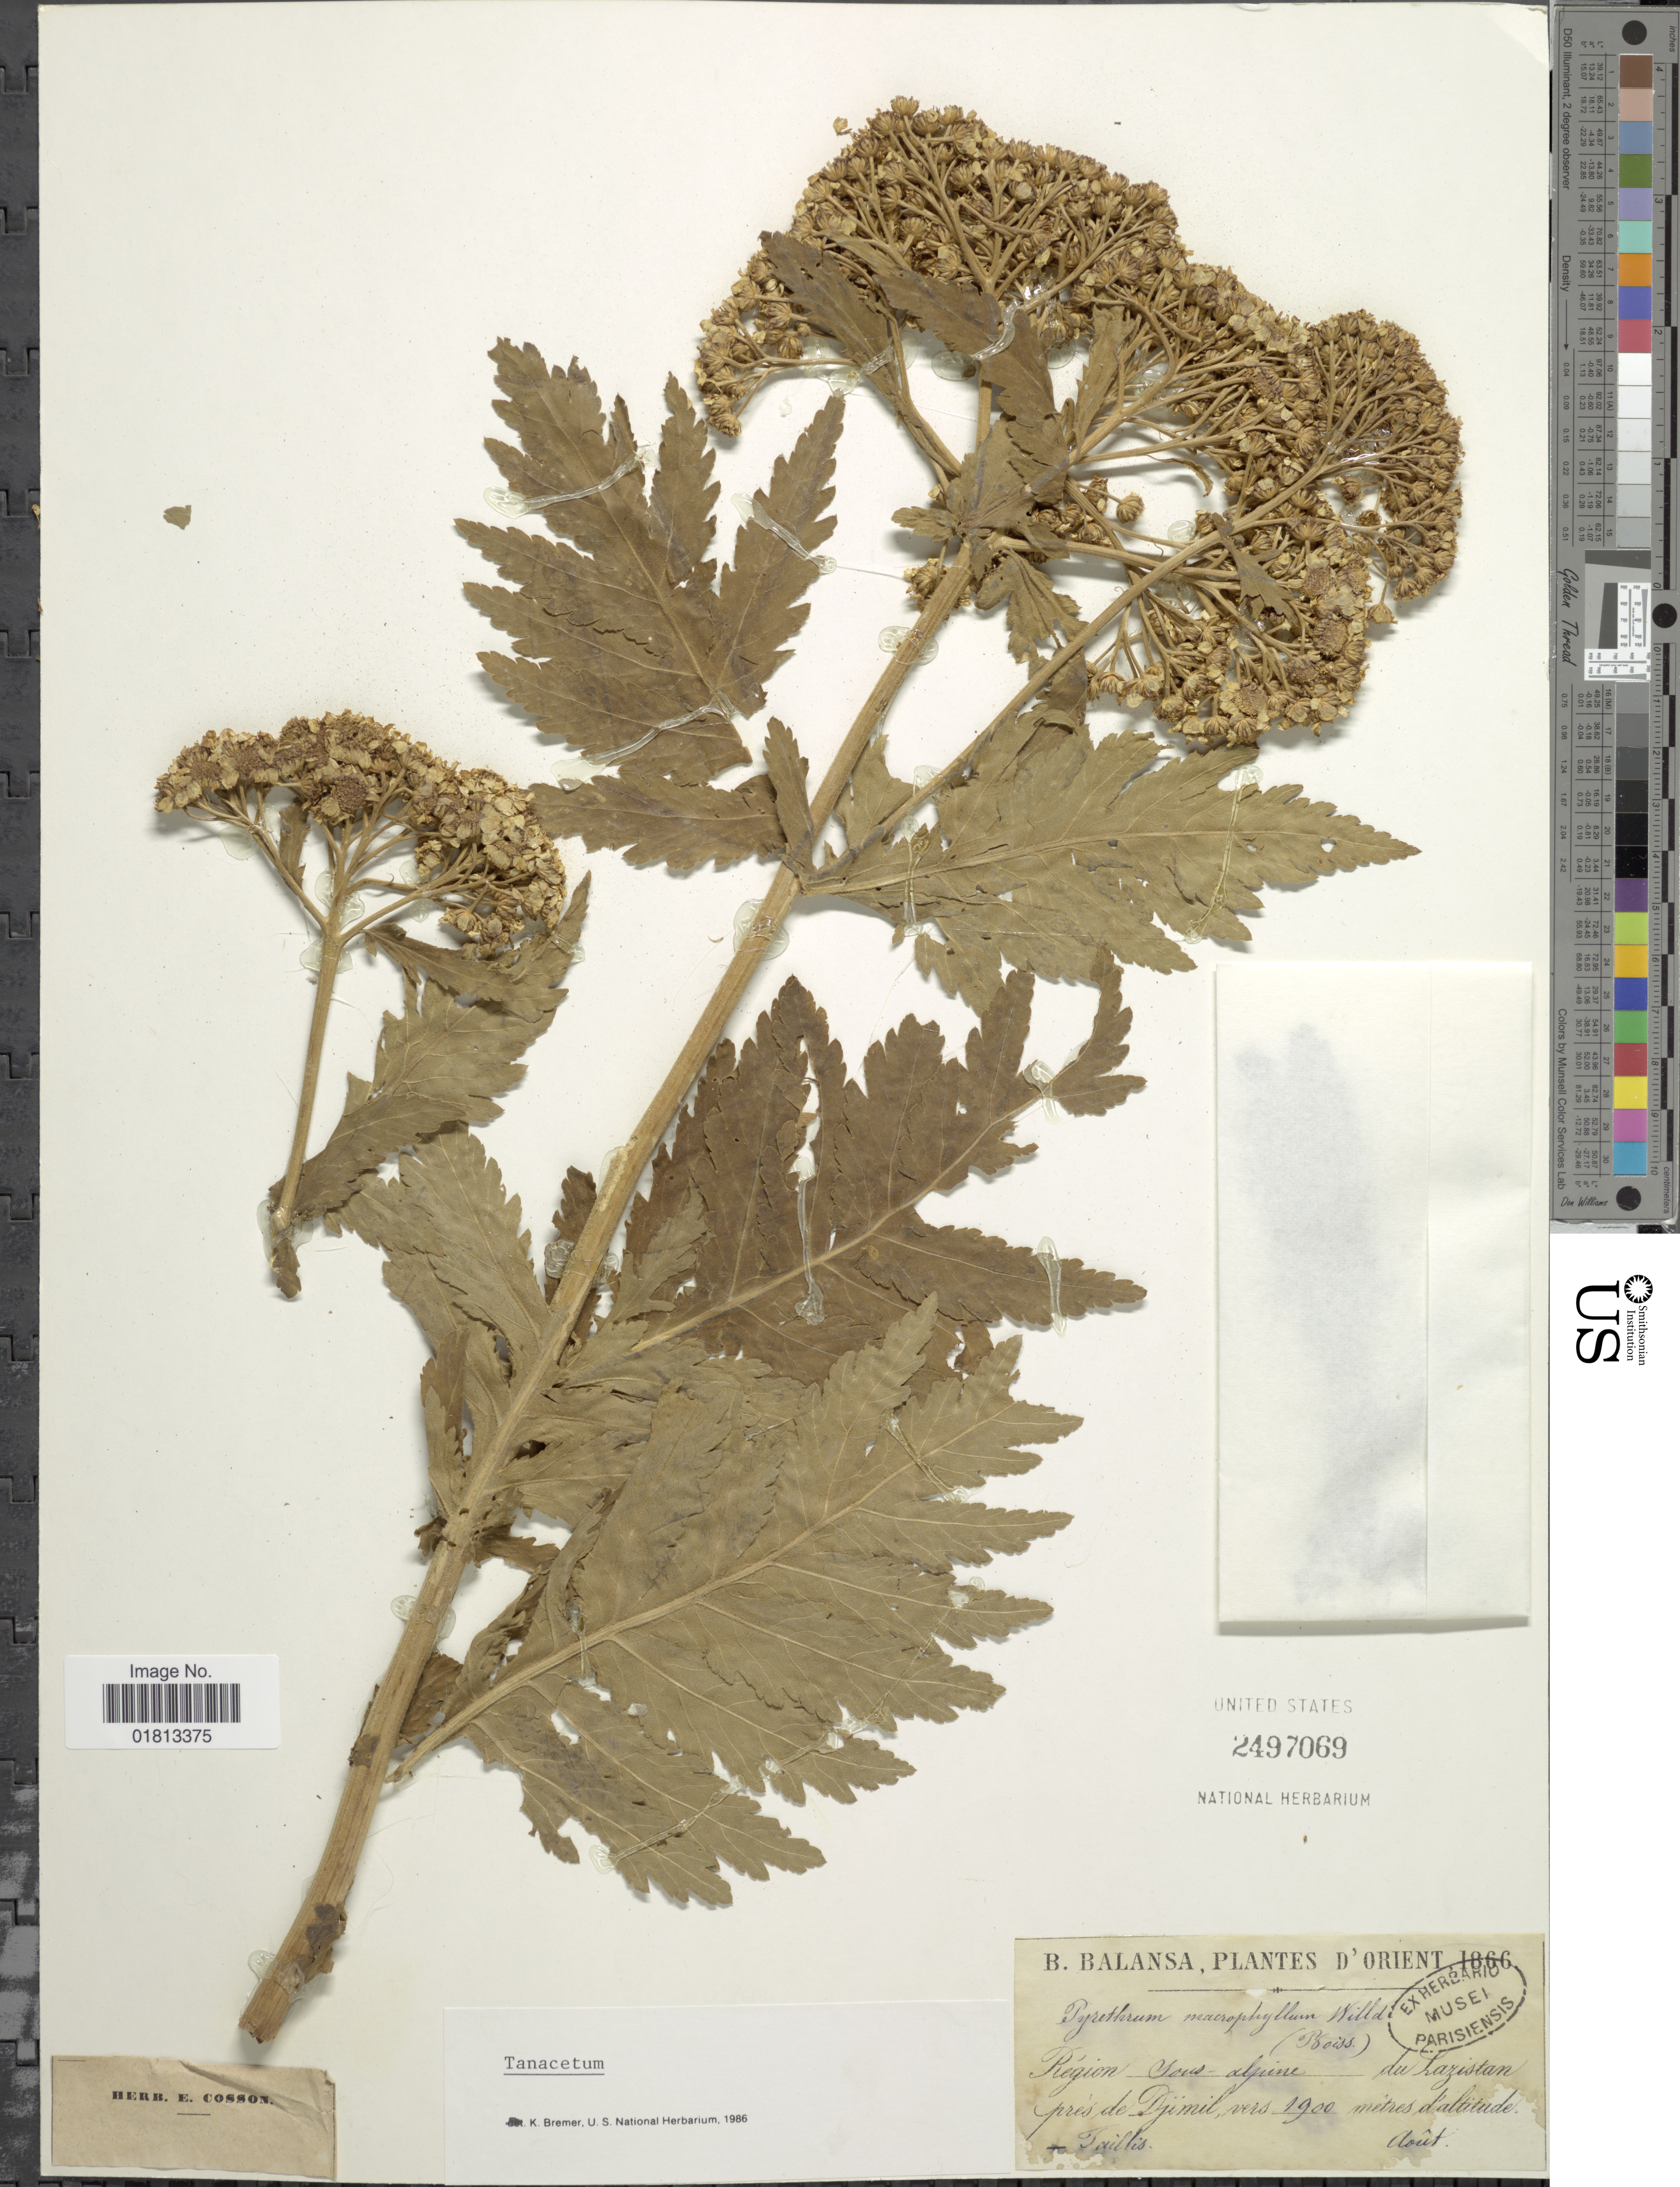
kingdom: Plantae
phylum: Tracheophyta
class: Magnoliopsida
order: Asterales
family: Asteraceae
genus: Tanacetum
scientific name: Tanacetum macrophyllum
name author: (Waldst. & Kit.) Sch. Bip.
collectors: B. Balansa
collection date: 1866-08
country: Turkey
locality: D. Orient. Region sous-alpine, pres de Djimil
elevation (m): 1900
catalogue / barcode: US 2497069